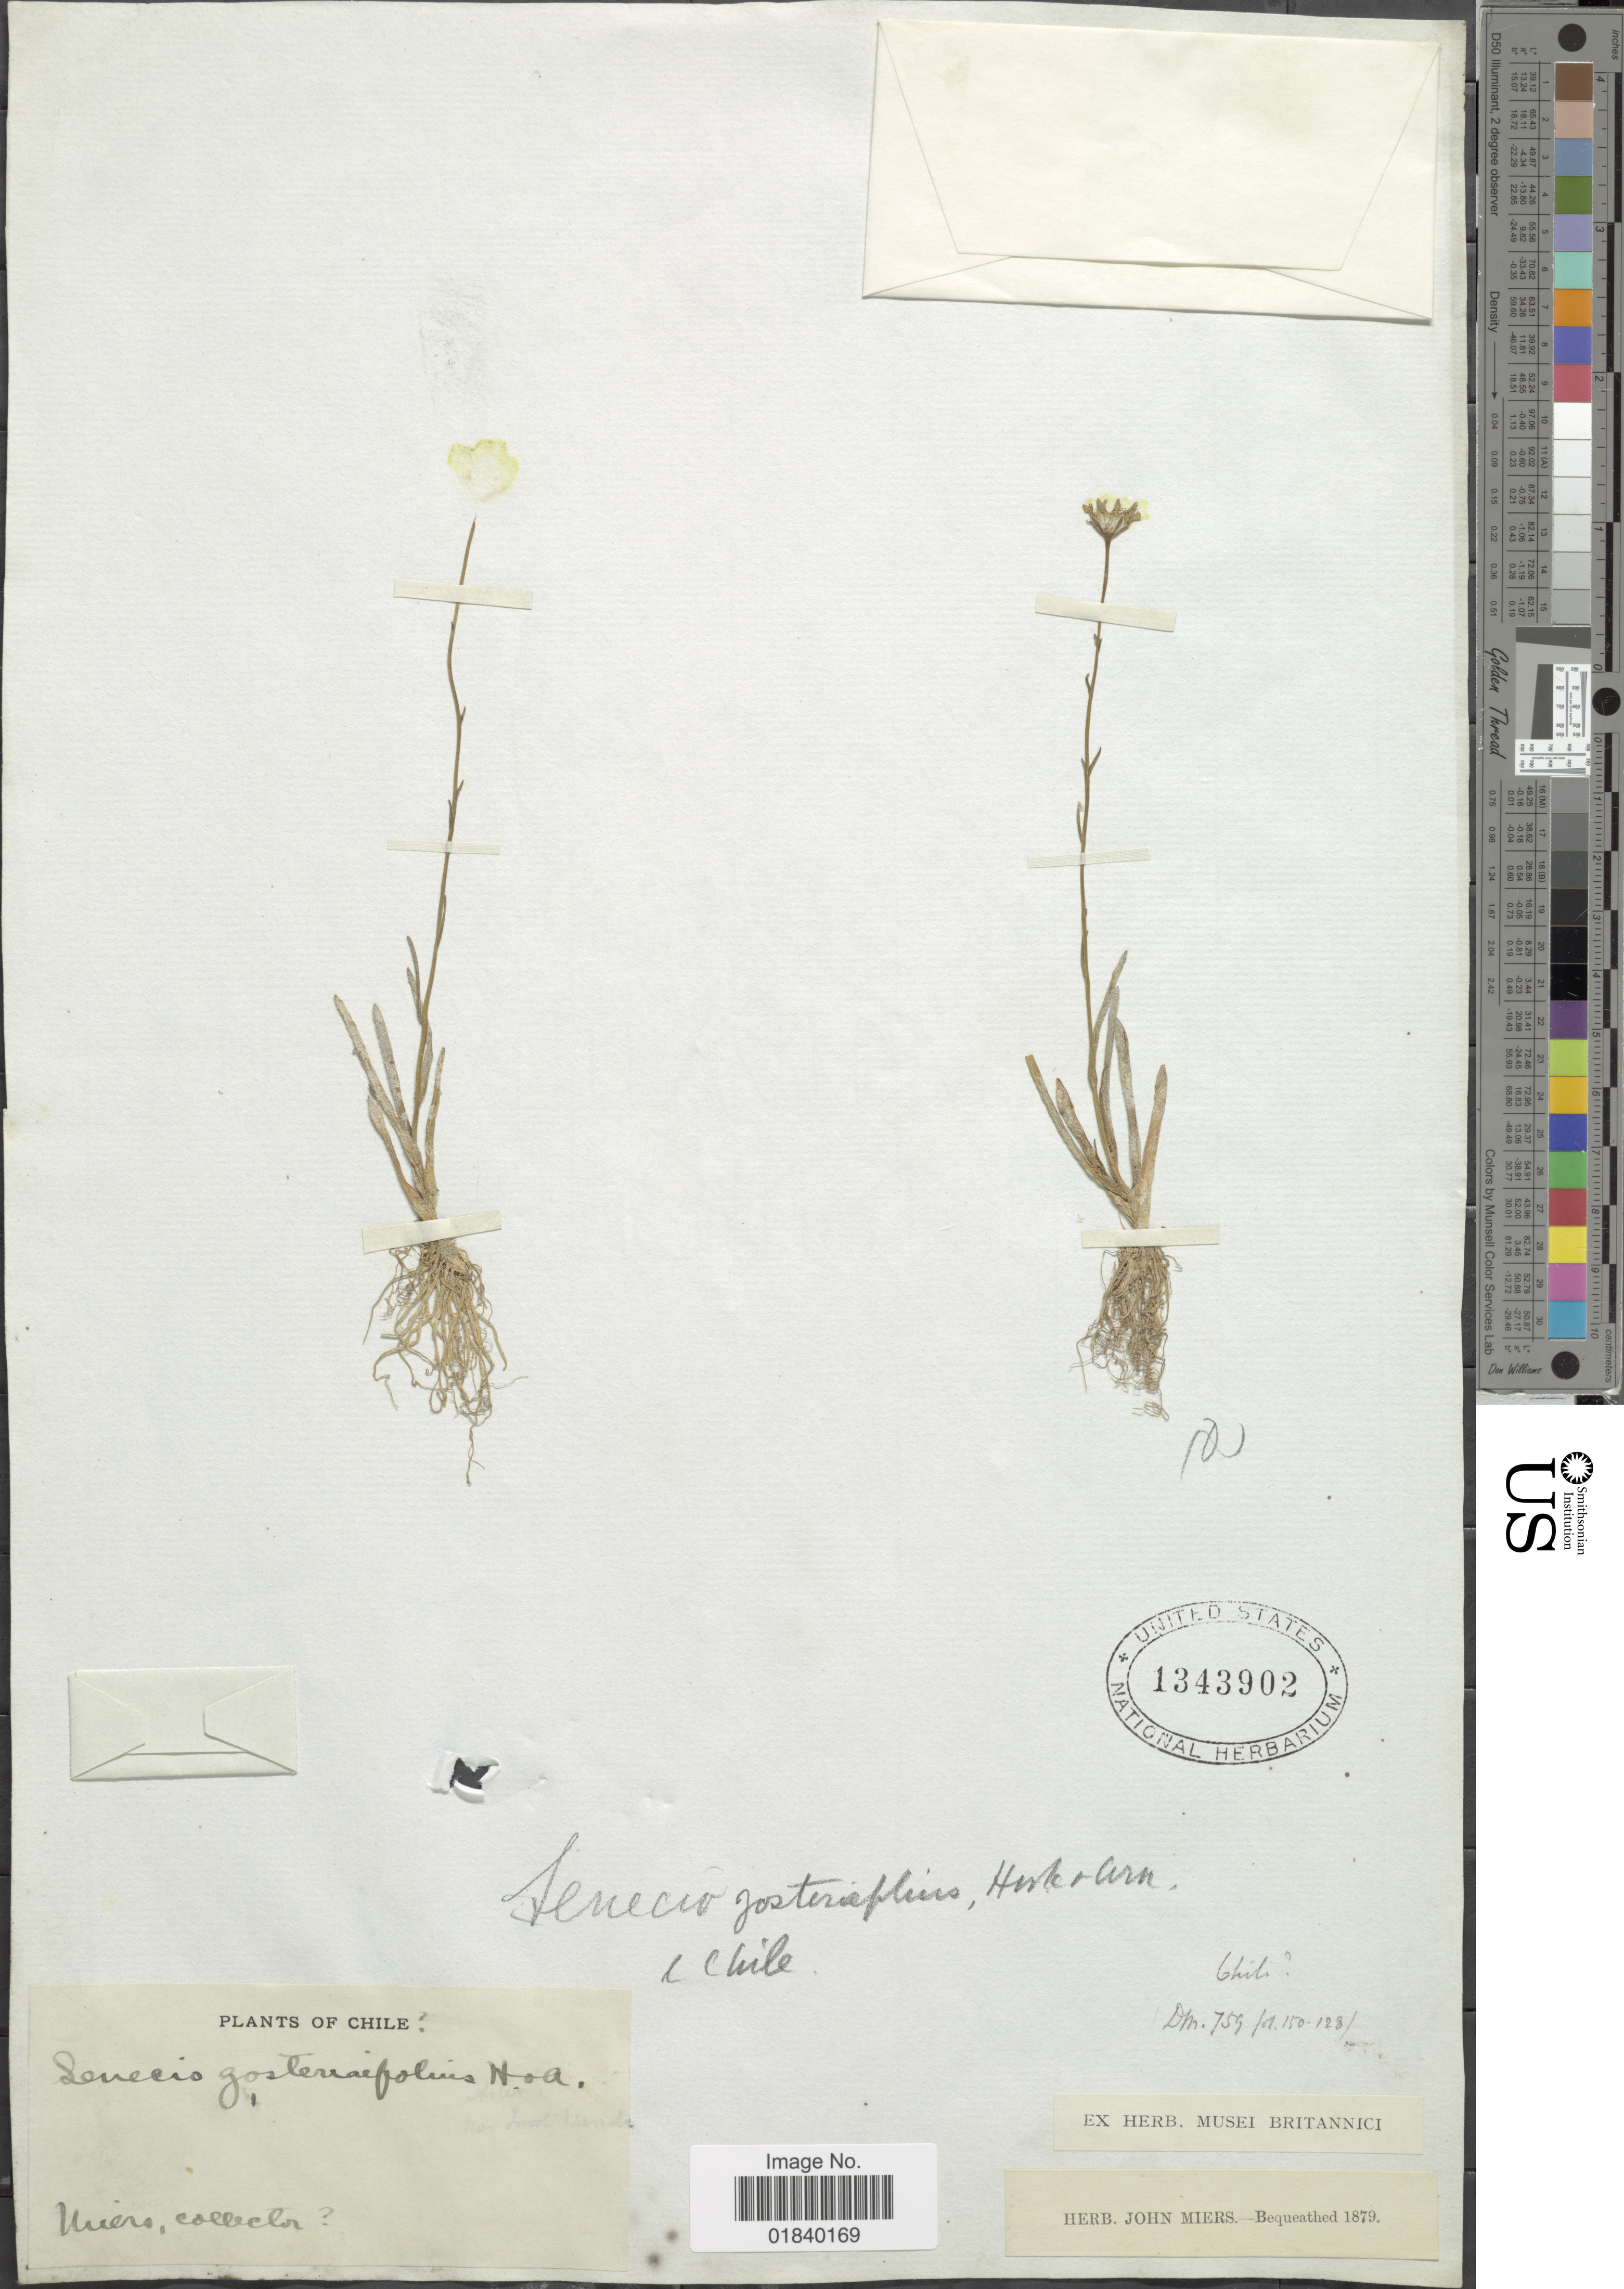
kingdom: Plantae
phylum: Tracheophyta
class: Magnoliopsida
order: Asterales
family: Asteraceae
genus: Senecio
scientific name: Senecio zosterifolius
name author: Hook. & Arn.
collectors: Miers, --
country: Chile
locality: Chile.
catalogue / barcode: US 1343902